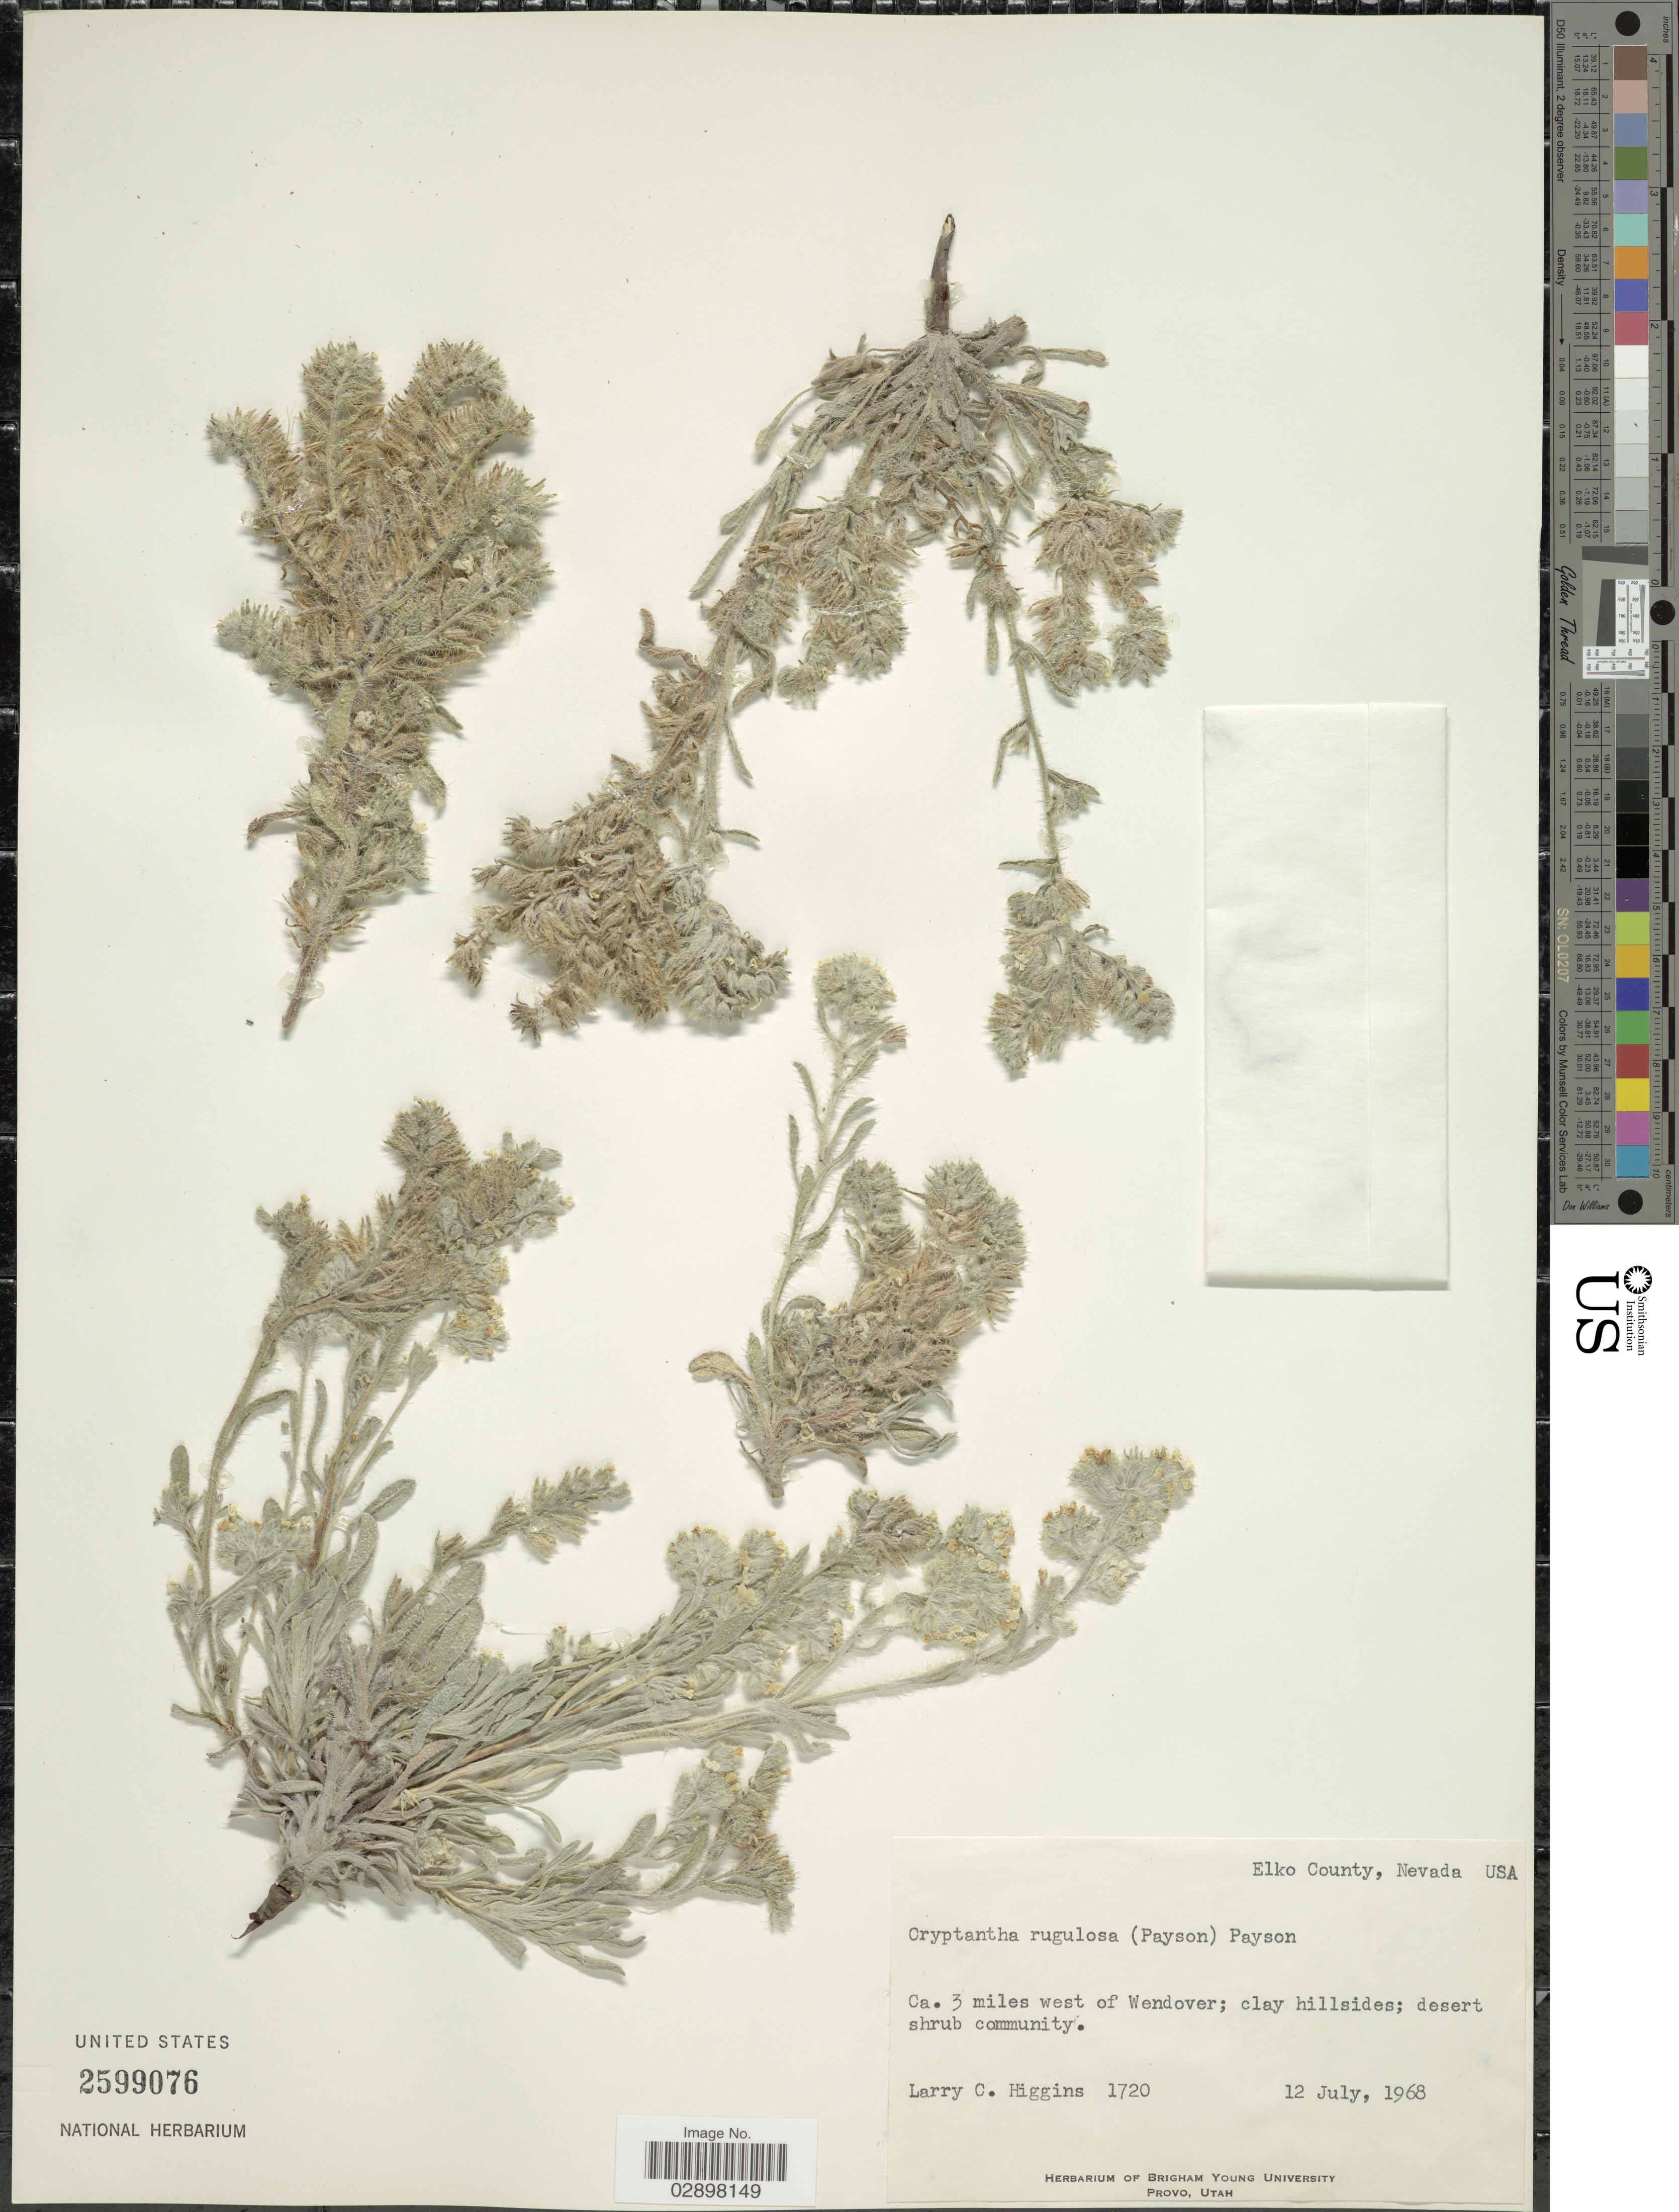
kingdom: Plantae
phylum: Tracheophyta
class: Magnoliopsida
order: Boraginales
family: Boraginaceae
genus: Cryptantha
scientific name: Cryptantha rugulosa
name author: (Payson) Payson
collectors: L. Higgins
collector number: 1720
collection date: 1968-07-12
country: United States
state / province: Nevada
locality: Elko County, Ca. 3 miles west of Wendover.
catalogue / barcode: US 2599076